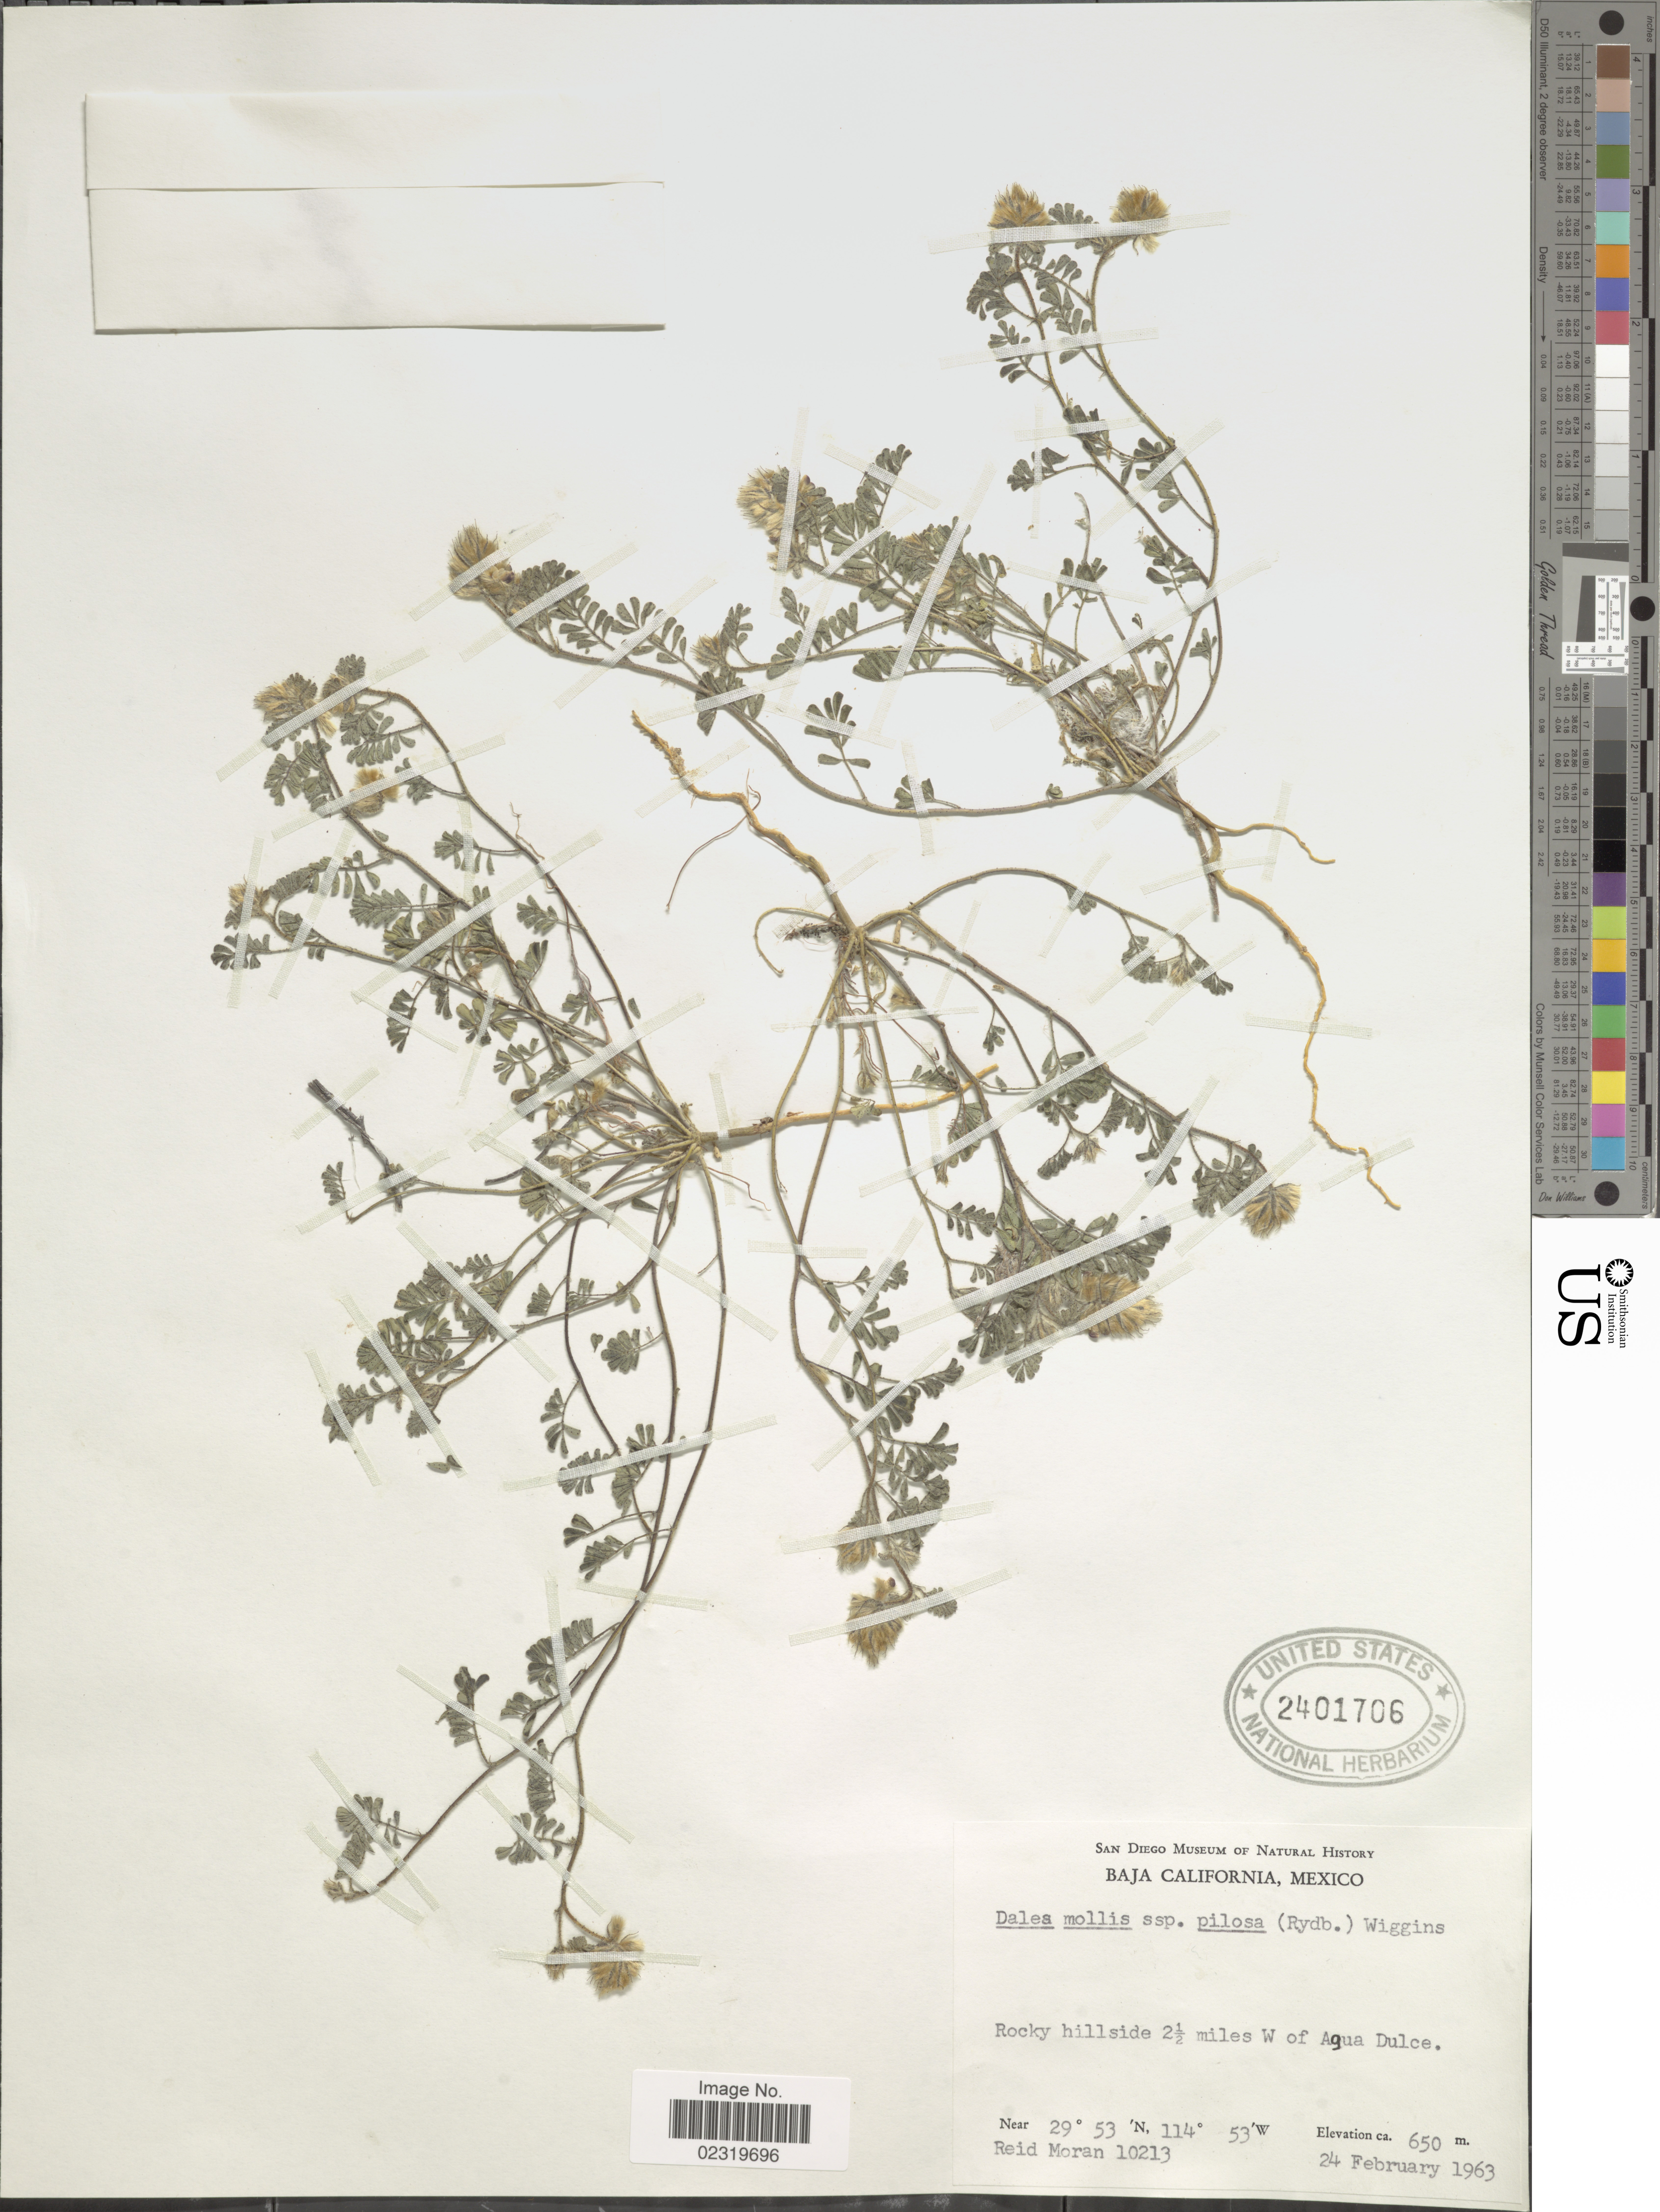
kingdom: Plantae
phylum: Tracheophyta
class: Magnoliopsida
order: Fabales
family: Fabaceae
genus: Dalea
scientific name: Dalea mollis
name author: Benth.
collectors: R. V. Moran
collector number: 10213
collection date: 1963-02-24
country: Mexico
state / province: Baja California Norte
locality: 2½ miles W of Agua Dulce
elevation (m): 650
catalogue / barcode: US 2401706